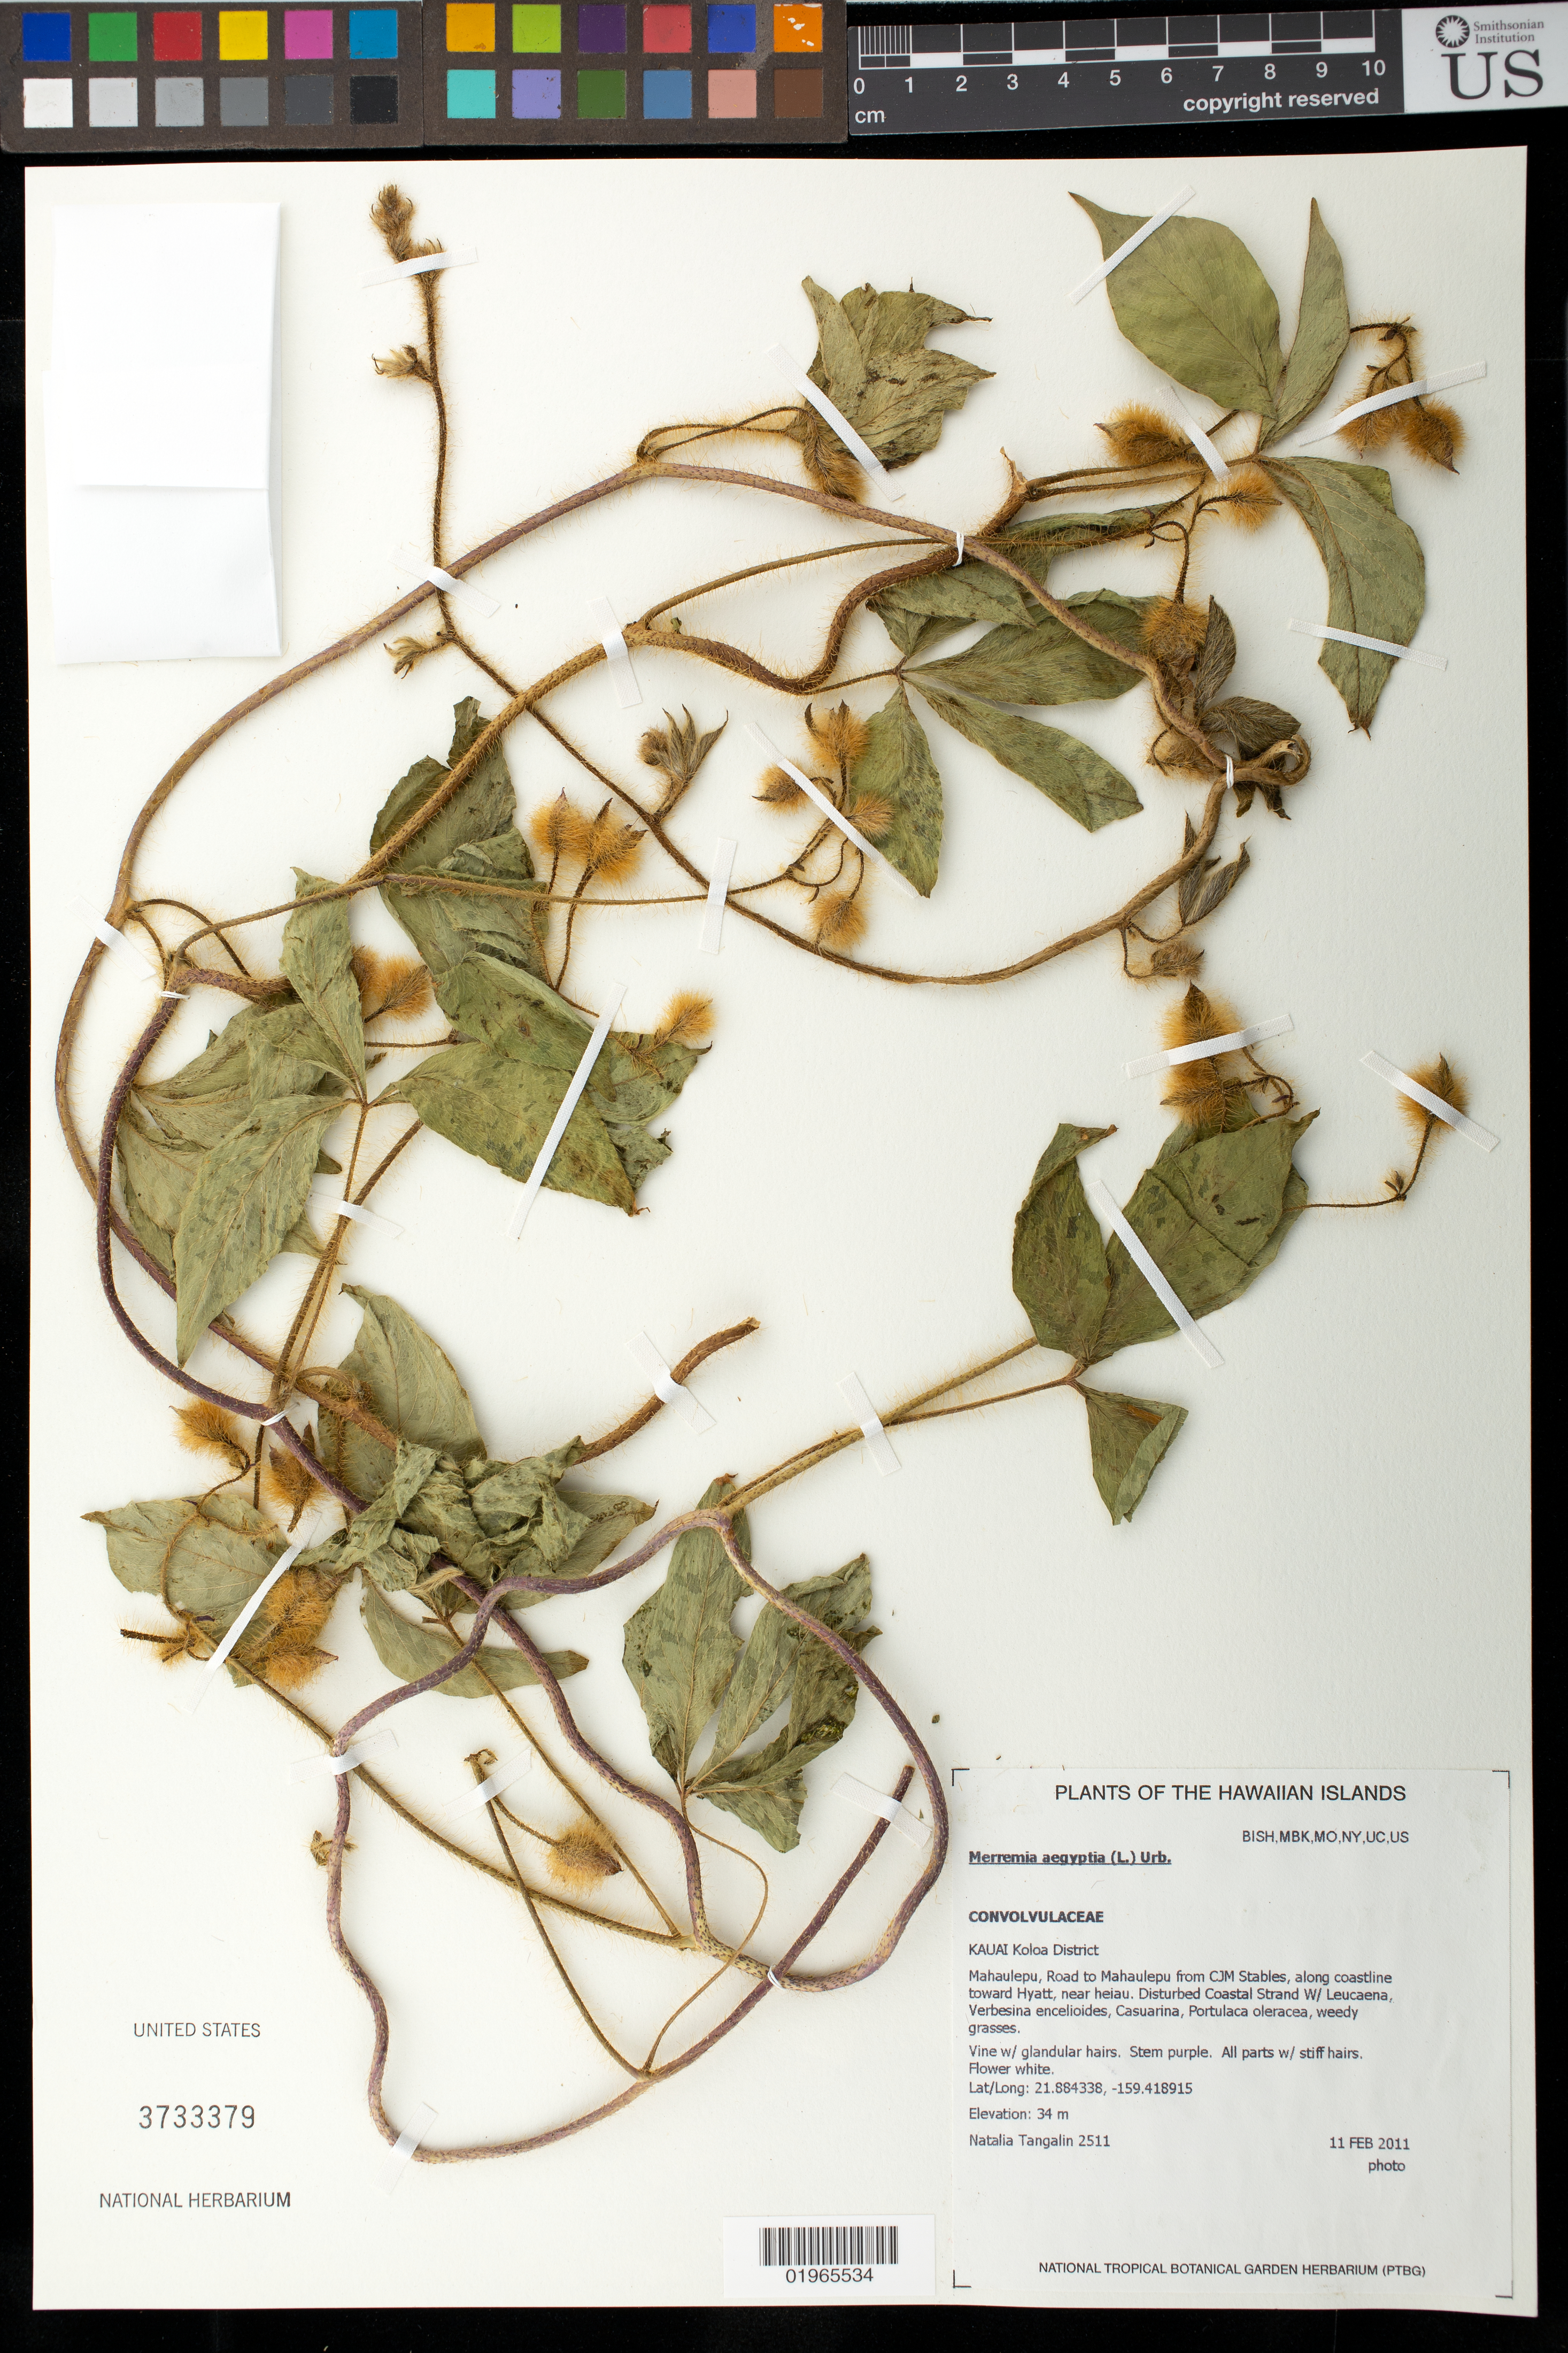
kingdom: Plantae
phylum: Tracheophyta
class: Magnoliopsida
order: Solanales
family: Convolvulaceae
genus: Distimake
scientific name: Distimake aegyptius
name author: (L.) A. R. Simões & Staples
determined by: Wagner, W. L., (BOT), Smithsonian Institution - National Museum of Natural History (UNITED STATES)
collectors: N. Tangalin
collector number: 2511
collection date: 2011-02-11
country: United States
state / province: Hawaii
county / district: Kauai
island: Kaua'i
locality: Koloa District, Mahaulepu, road to Mahaulepu from CJM Stables, along coastline toward Hyatt, near heiau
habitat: Disturbed ocastal strand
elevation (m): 34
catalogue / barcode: US 3733379